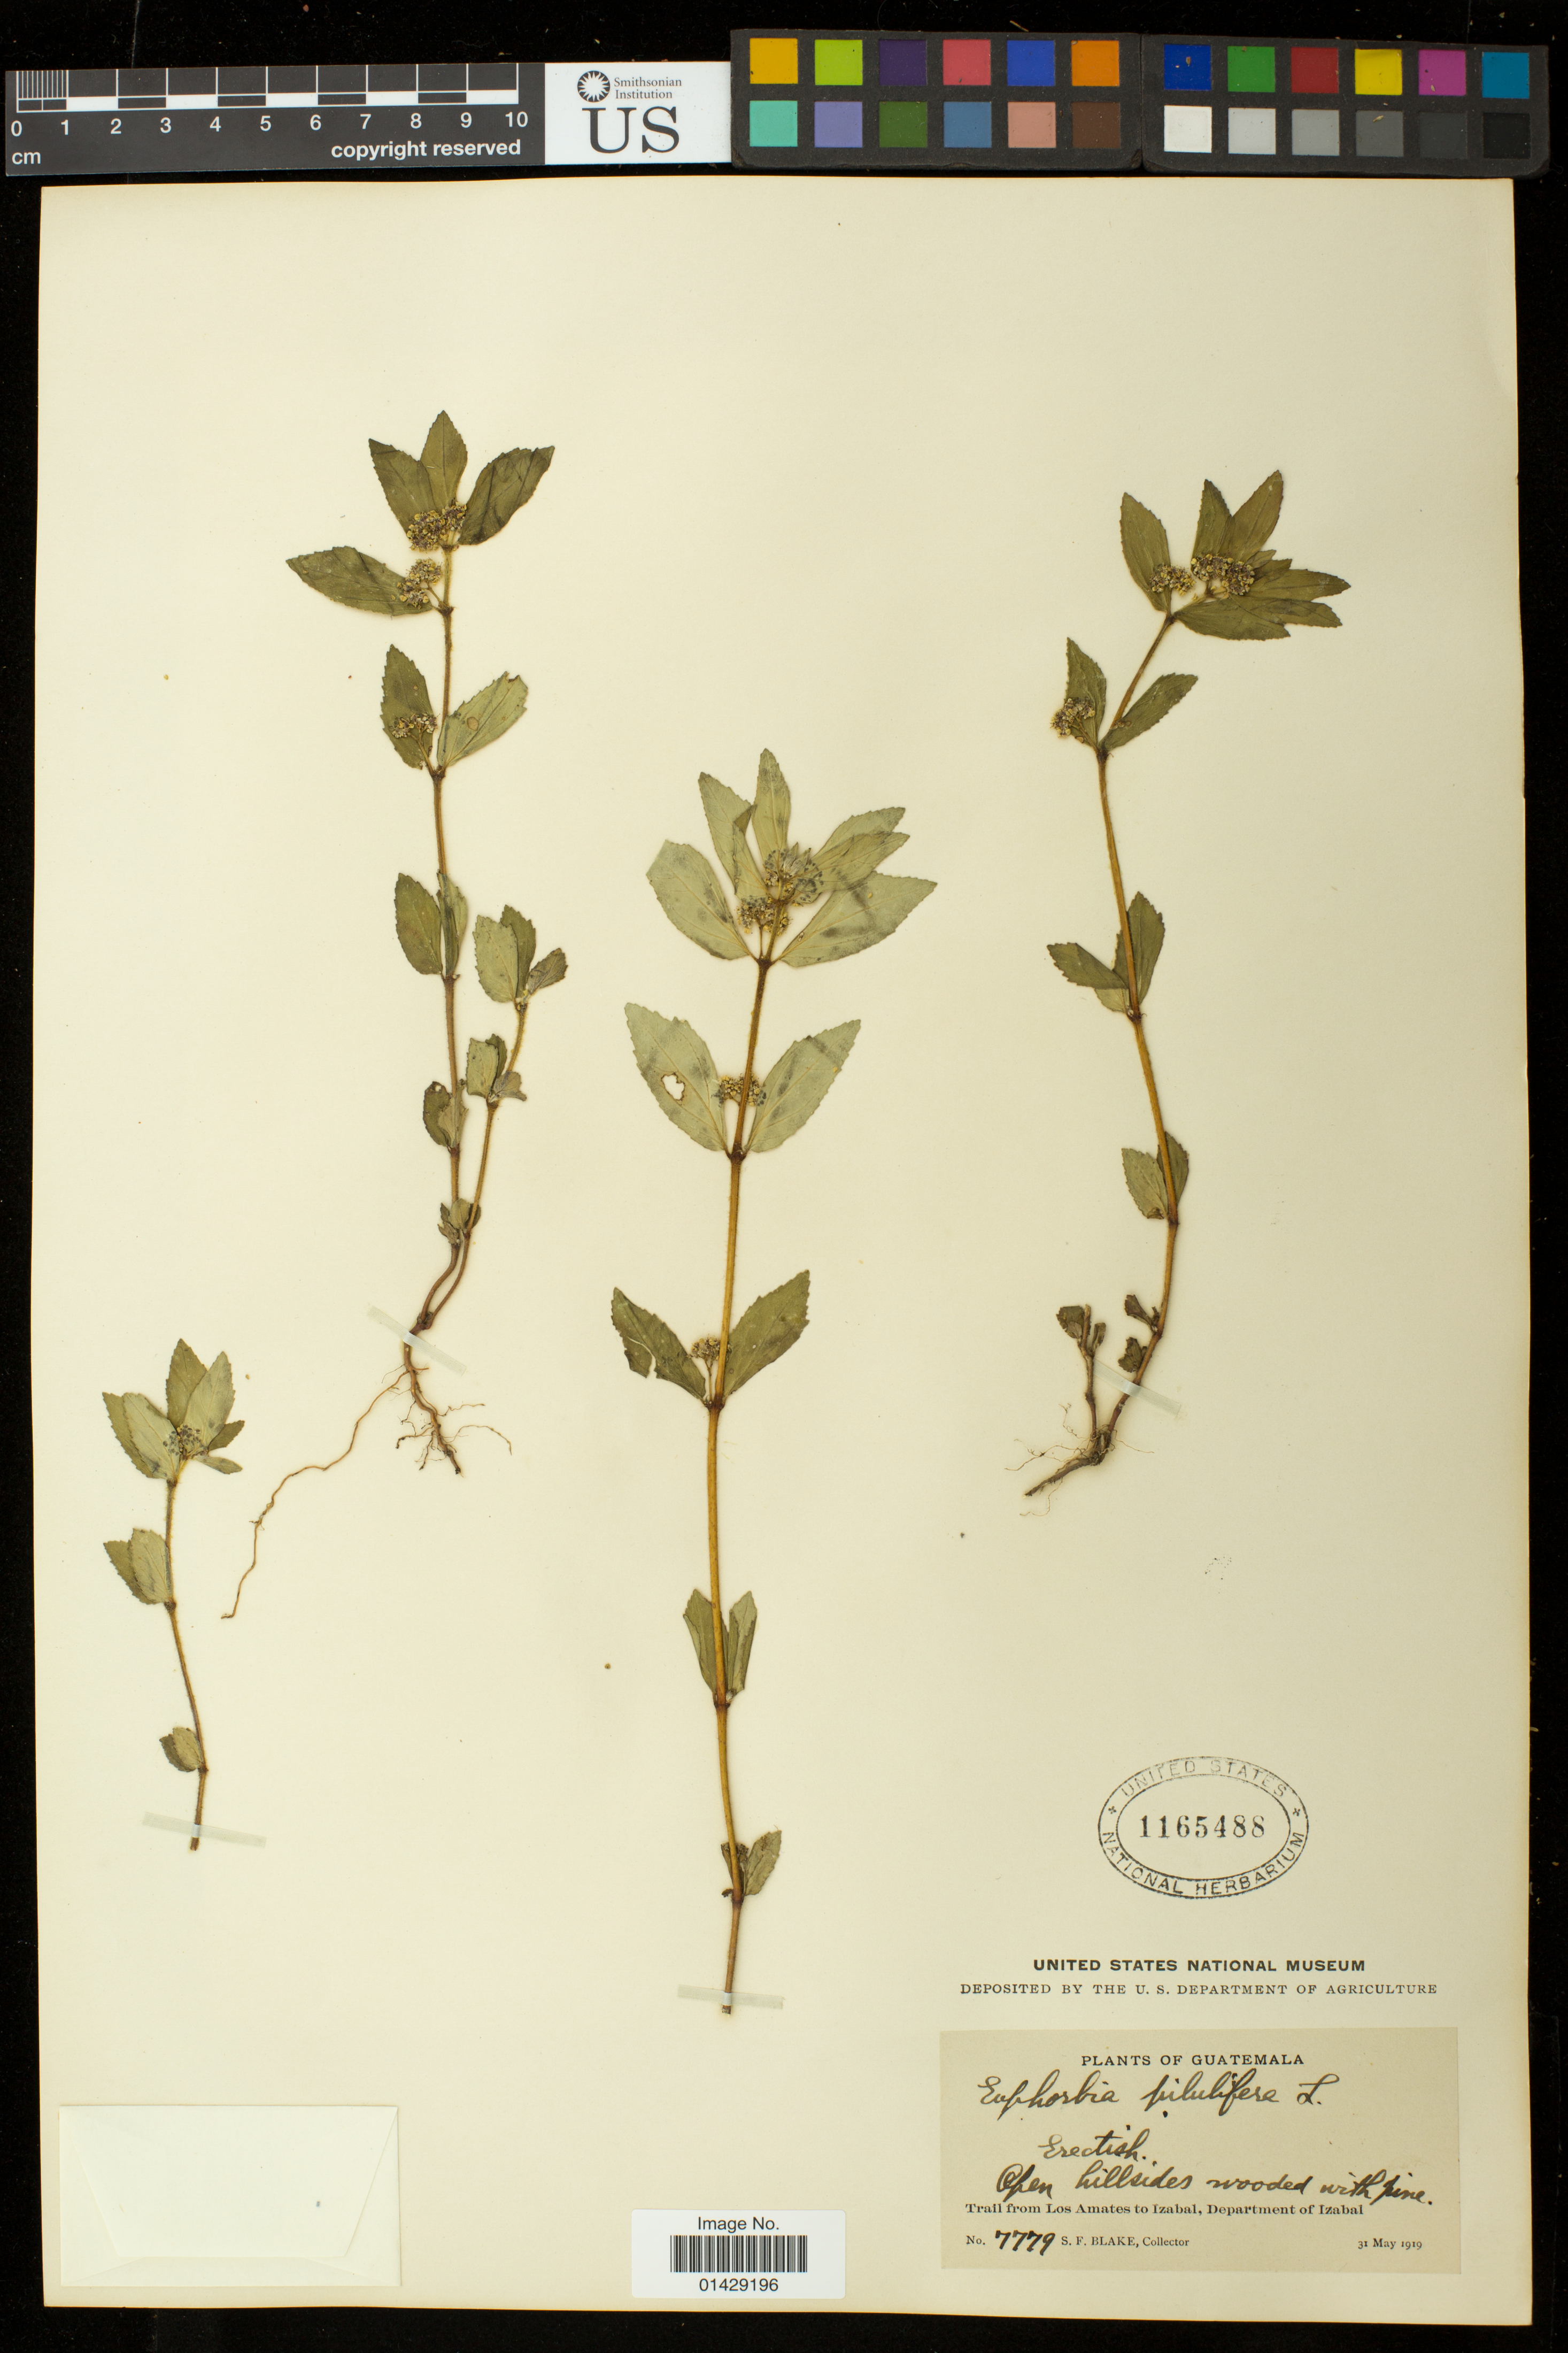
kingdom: Plantae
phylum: Tracheophyta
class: Magnoliopsida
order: Malpighiales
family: Euphorbiaceae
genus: Euphorbia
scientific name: Euphorbia hirta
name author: L.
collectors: S. Blake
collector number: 7779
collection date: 1919-05-31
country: Guatemala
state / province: Izabal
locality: Open hillsides wooded with pine. Trail from Los Amates to Izabal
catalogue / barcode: US 1165488